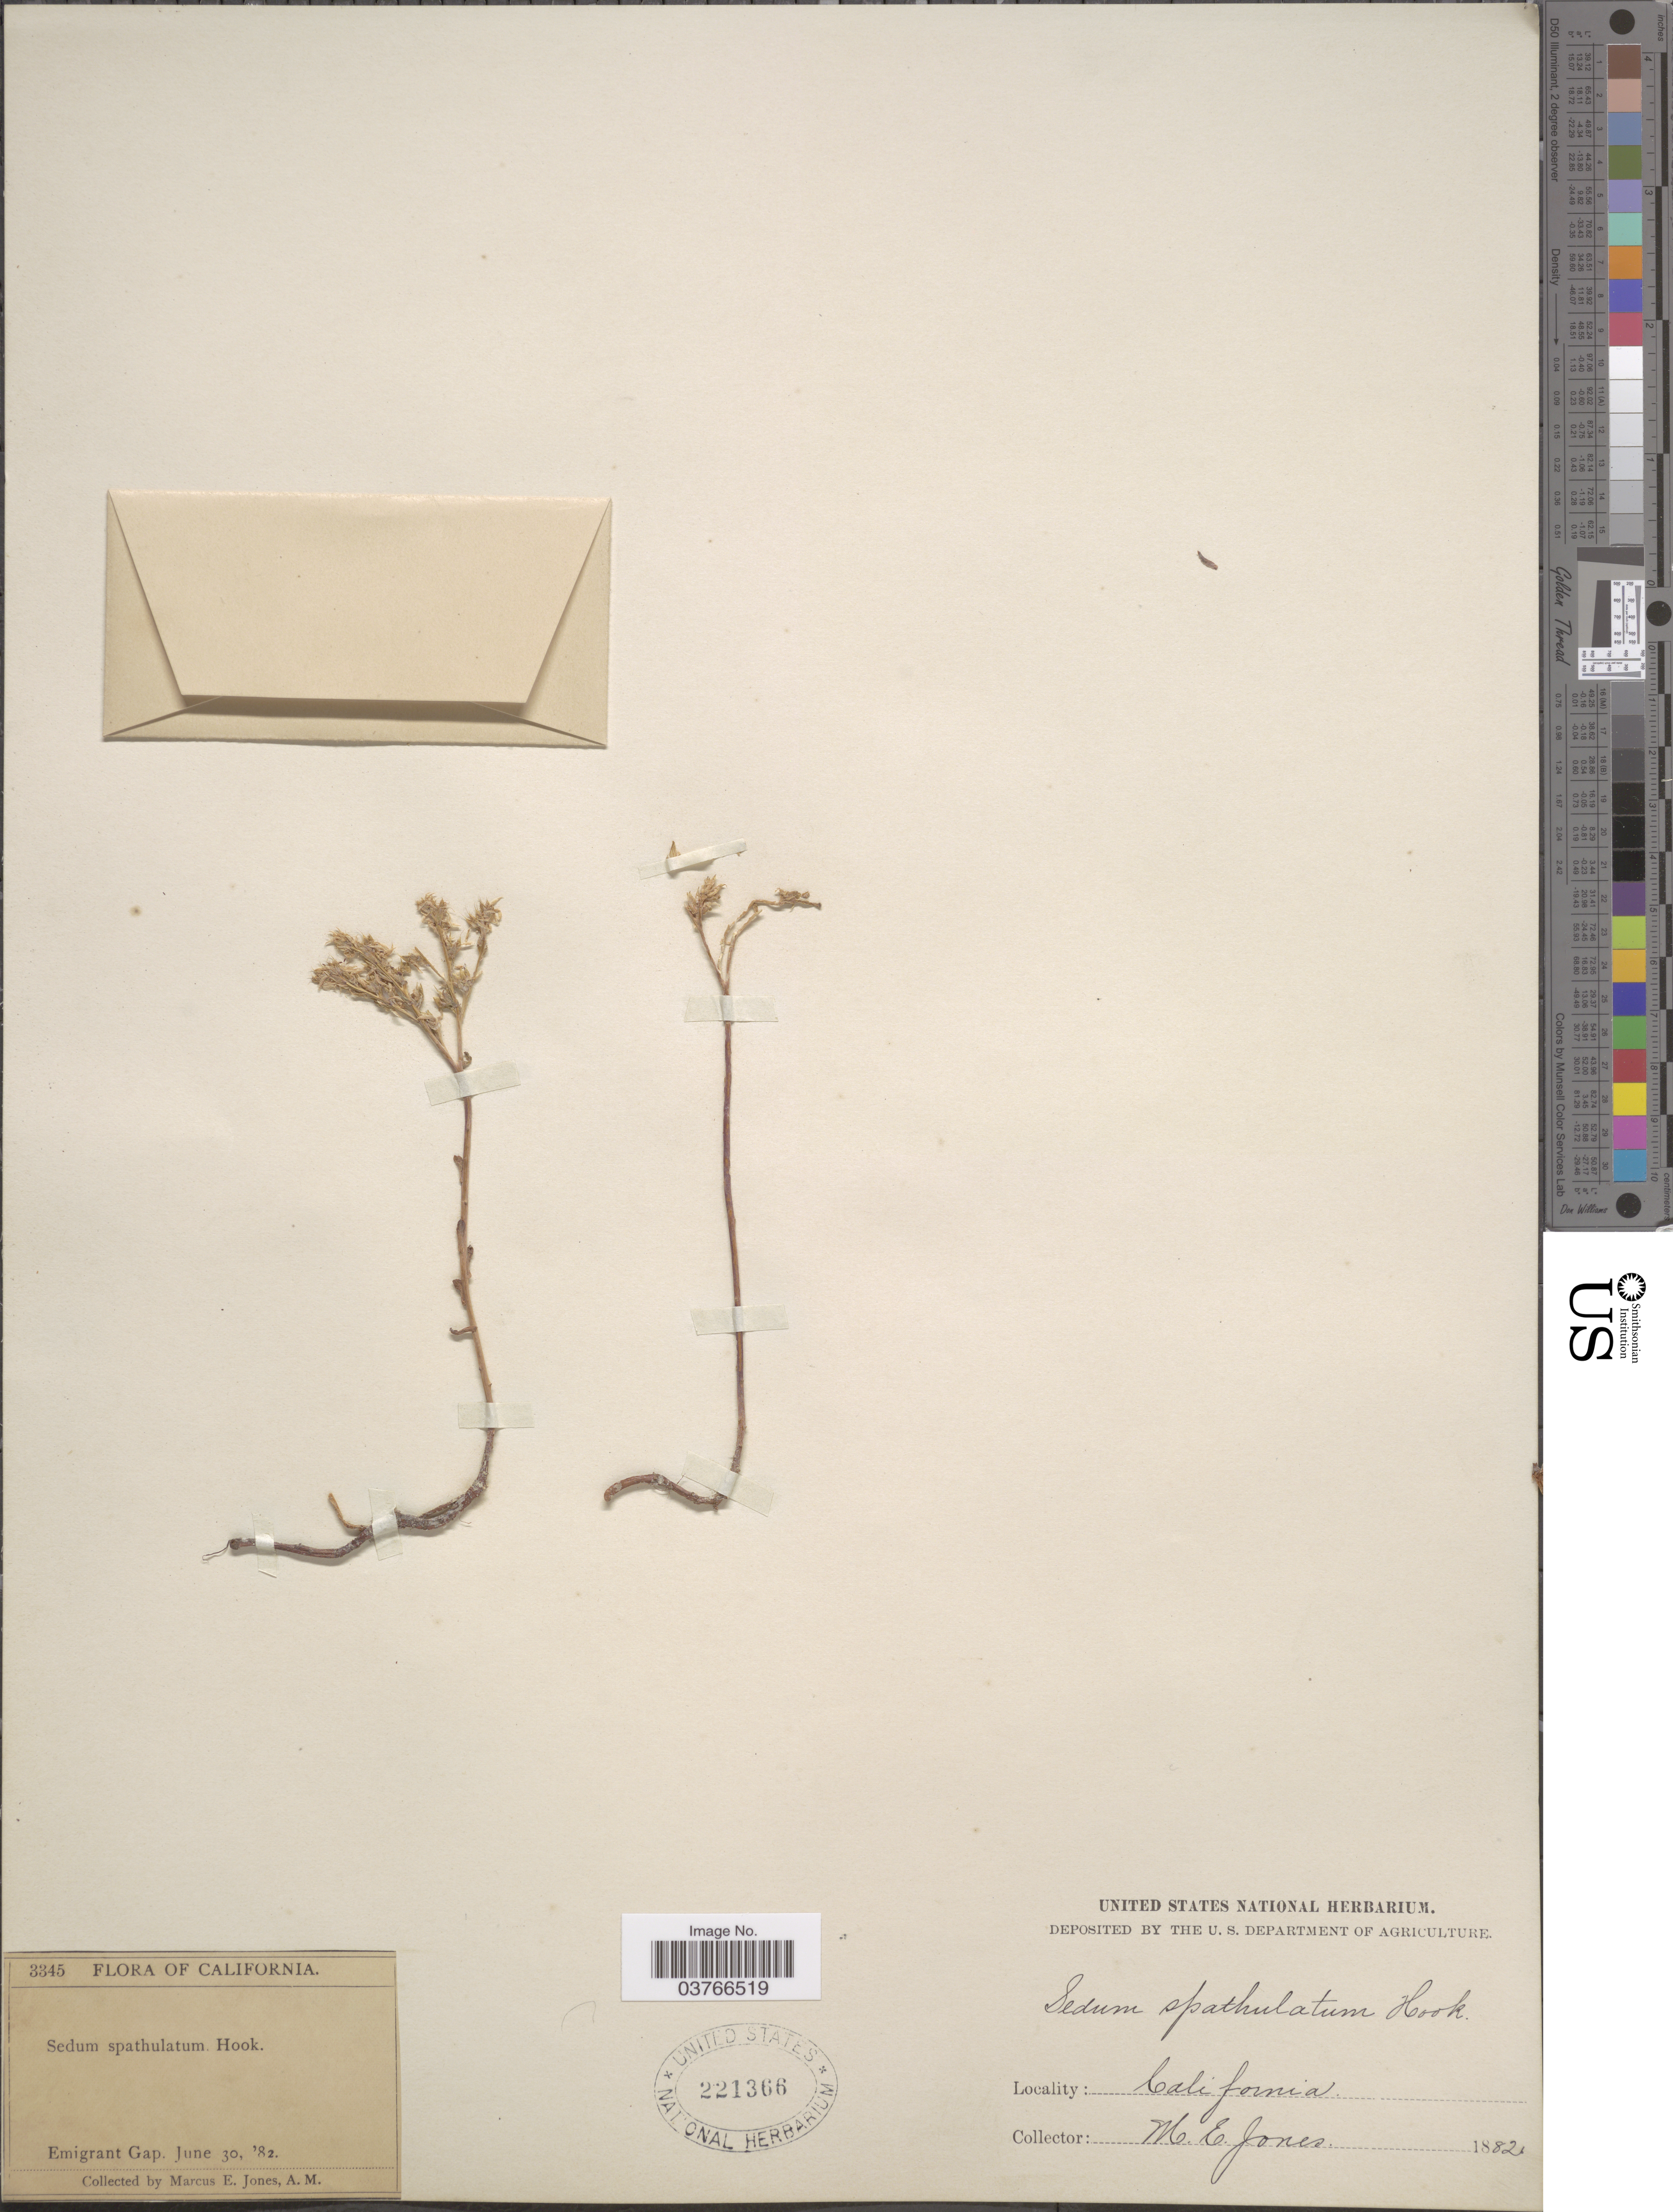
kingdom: Plantae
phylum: Tracheophyta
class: Magnoliopsida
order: Saxifragales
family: Crassulaceae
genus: Sedum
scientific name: Sedum spathulifolium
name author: Hook.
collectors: M. E. Jones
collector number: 3345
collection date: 1882-06-30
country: United States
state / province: California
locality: Emigrant Gap.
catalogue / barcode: US 221366